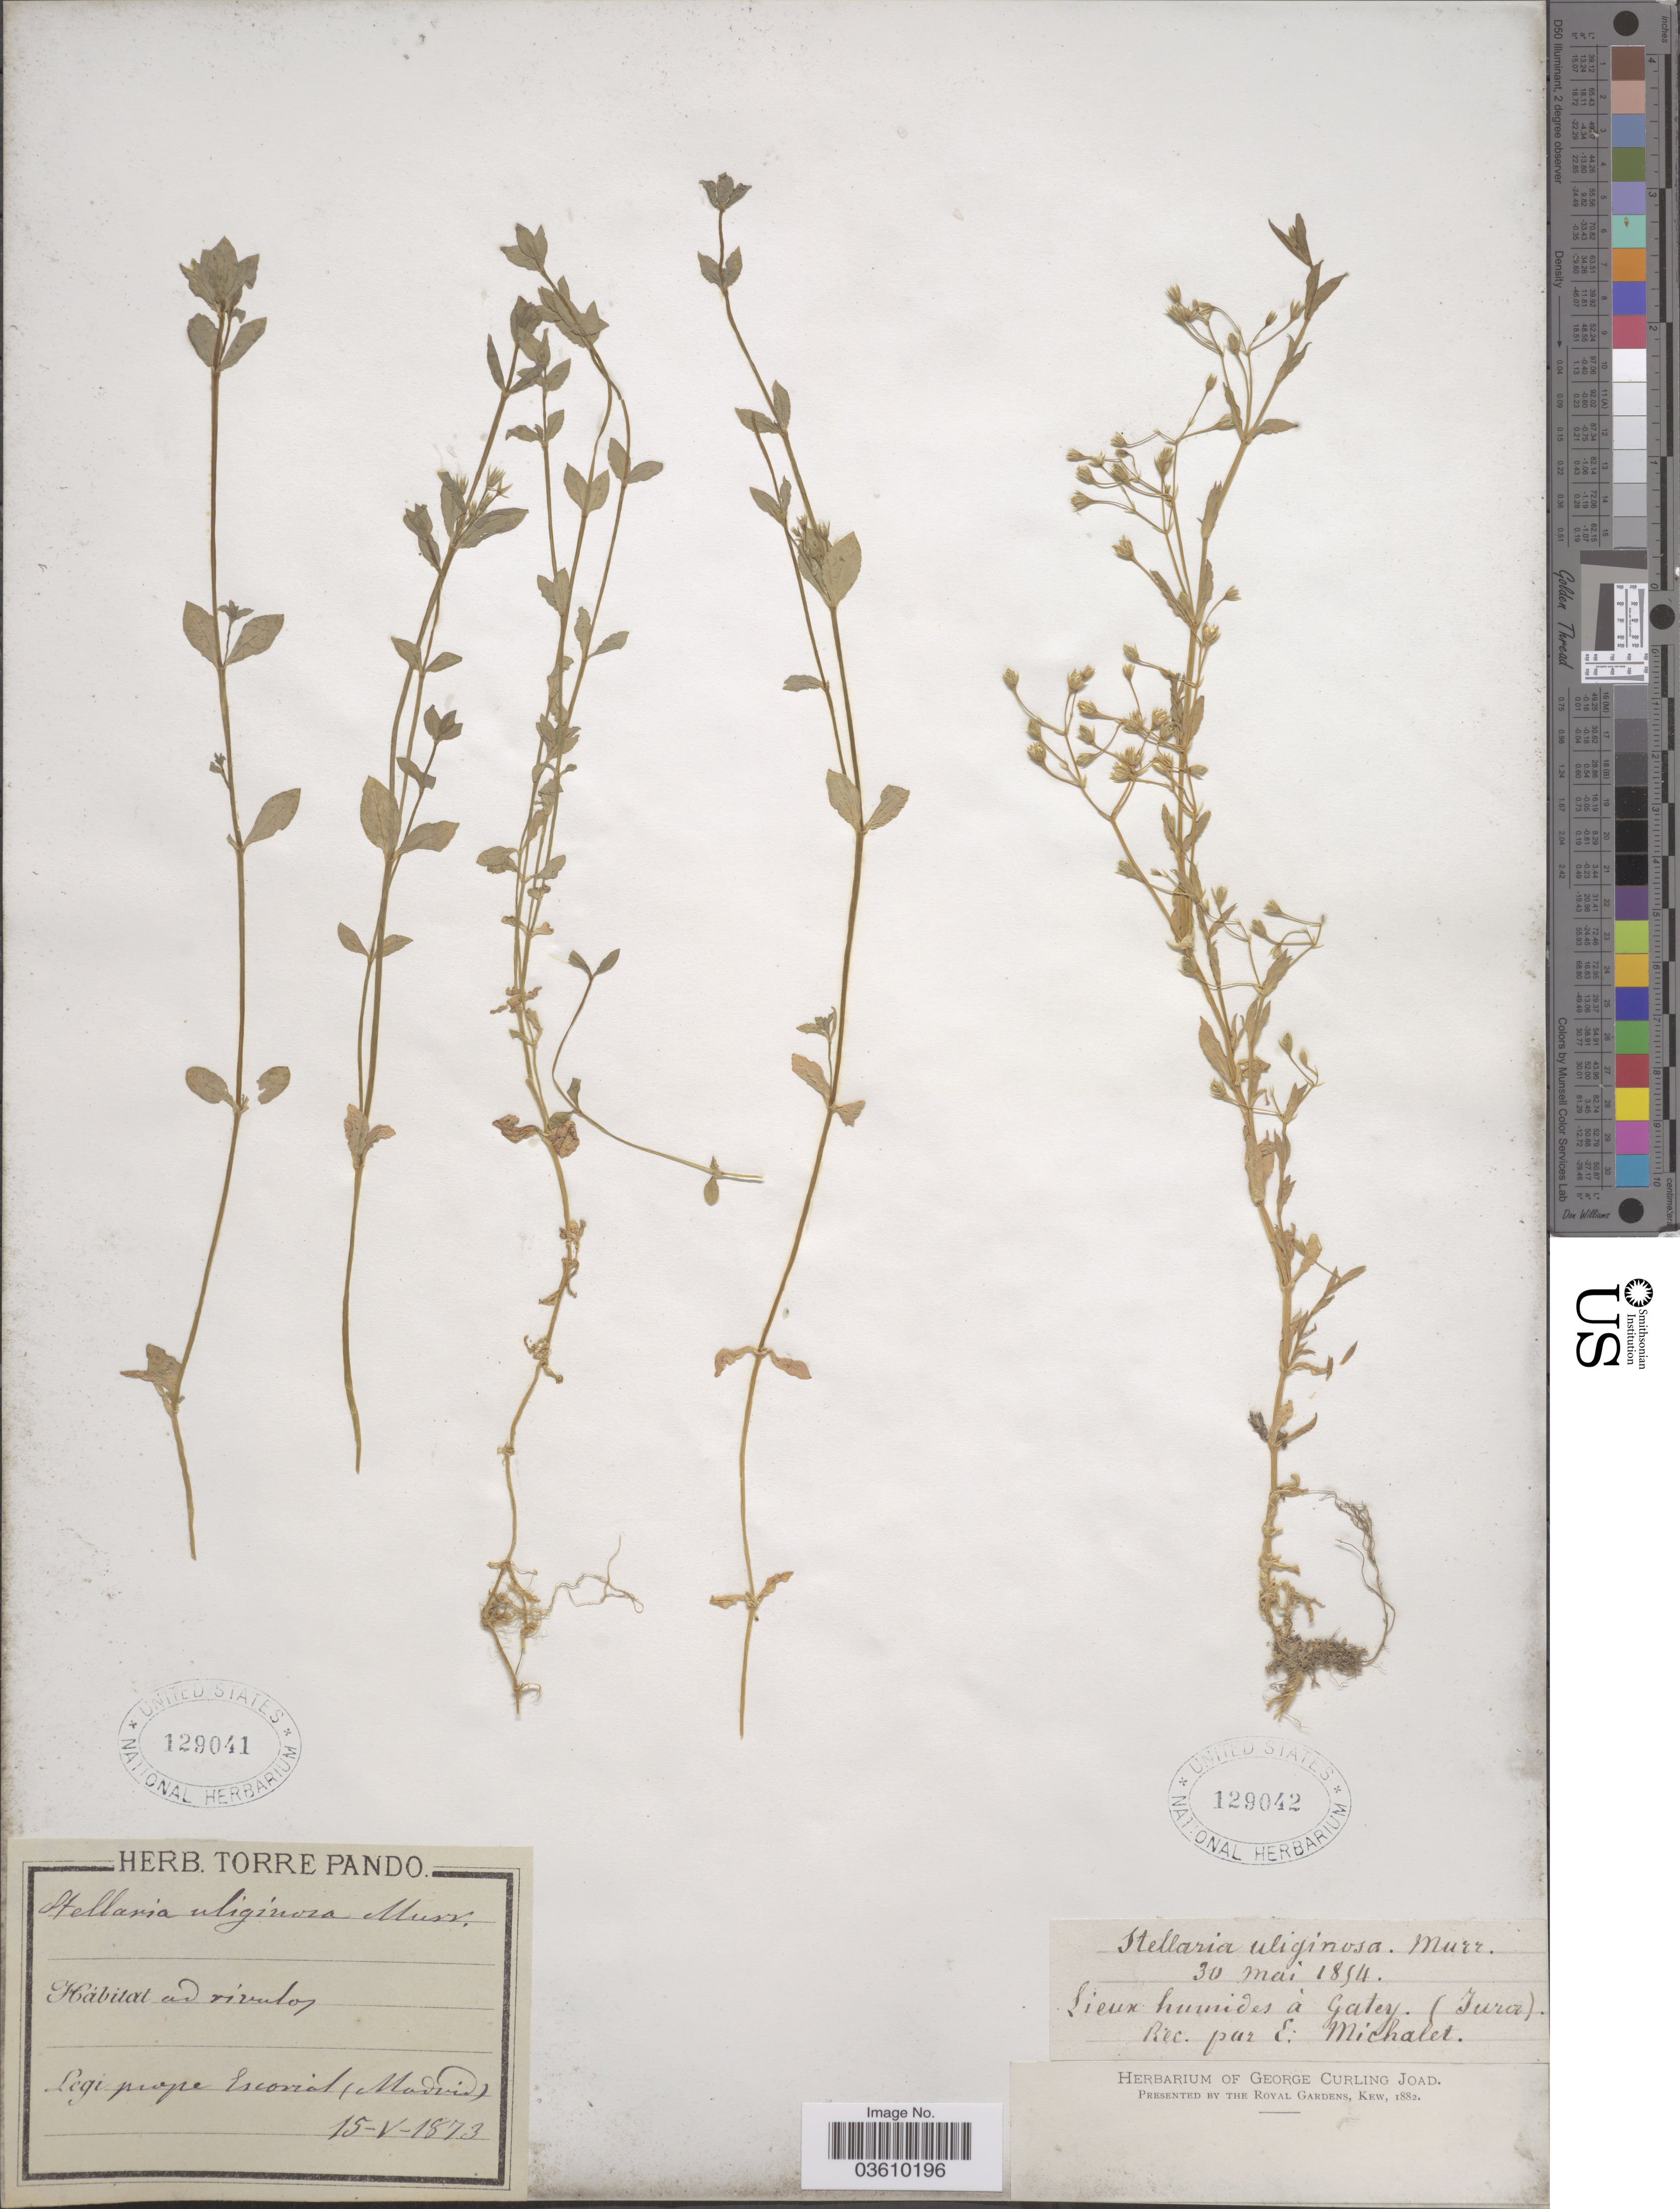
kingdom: Plantae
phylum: Tracheophyta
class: Magnoliopsida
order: Caryophyllales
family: Caryophyllaceae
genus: Stellaria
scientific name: Stellaria stricta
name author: Richardson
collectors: ex herb. Torre Pando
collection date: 1873-05-15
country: Spain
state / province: Madrid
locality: Prope Escorial.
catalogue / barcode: US 129041